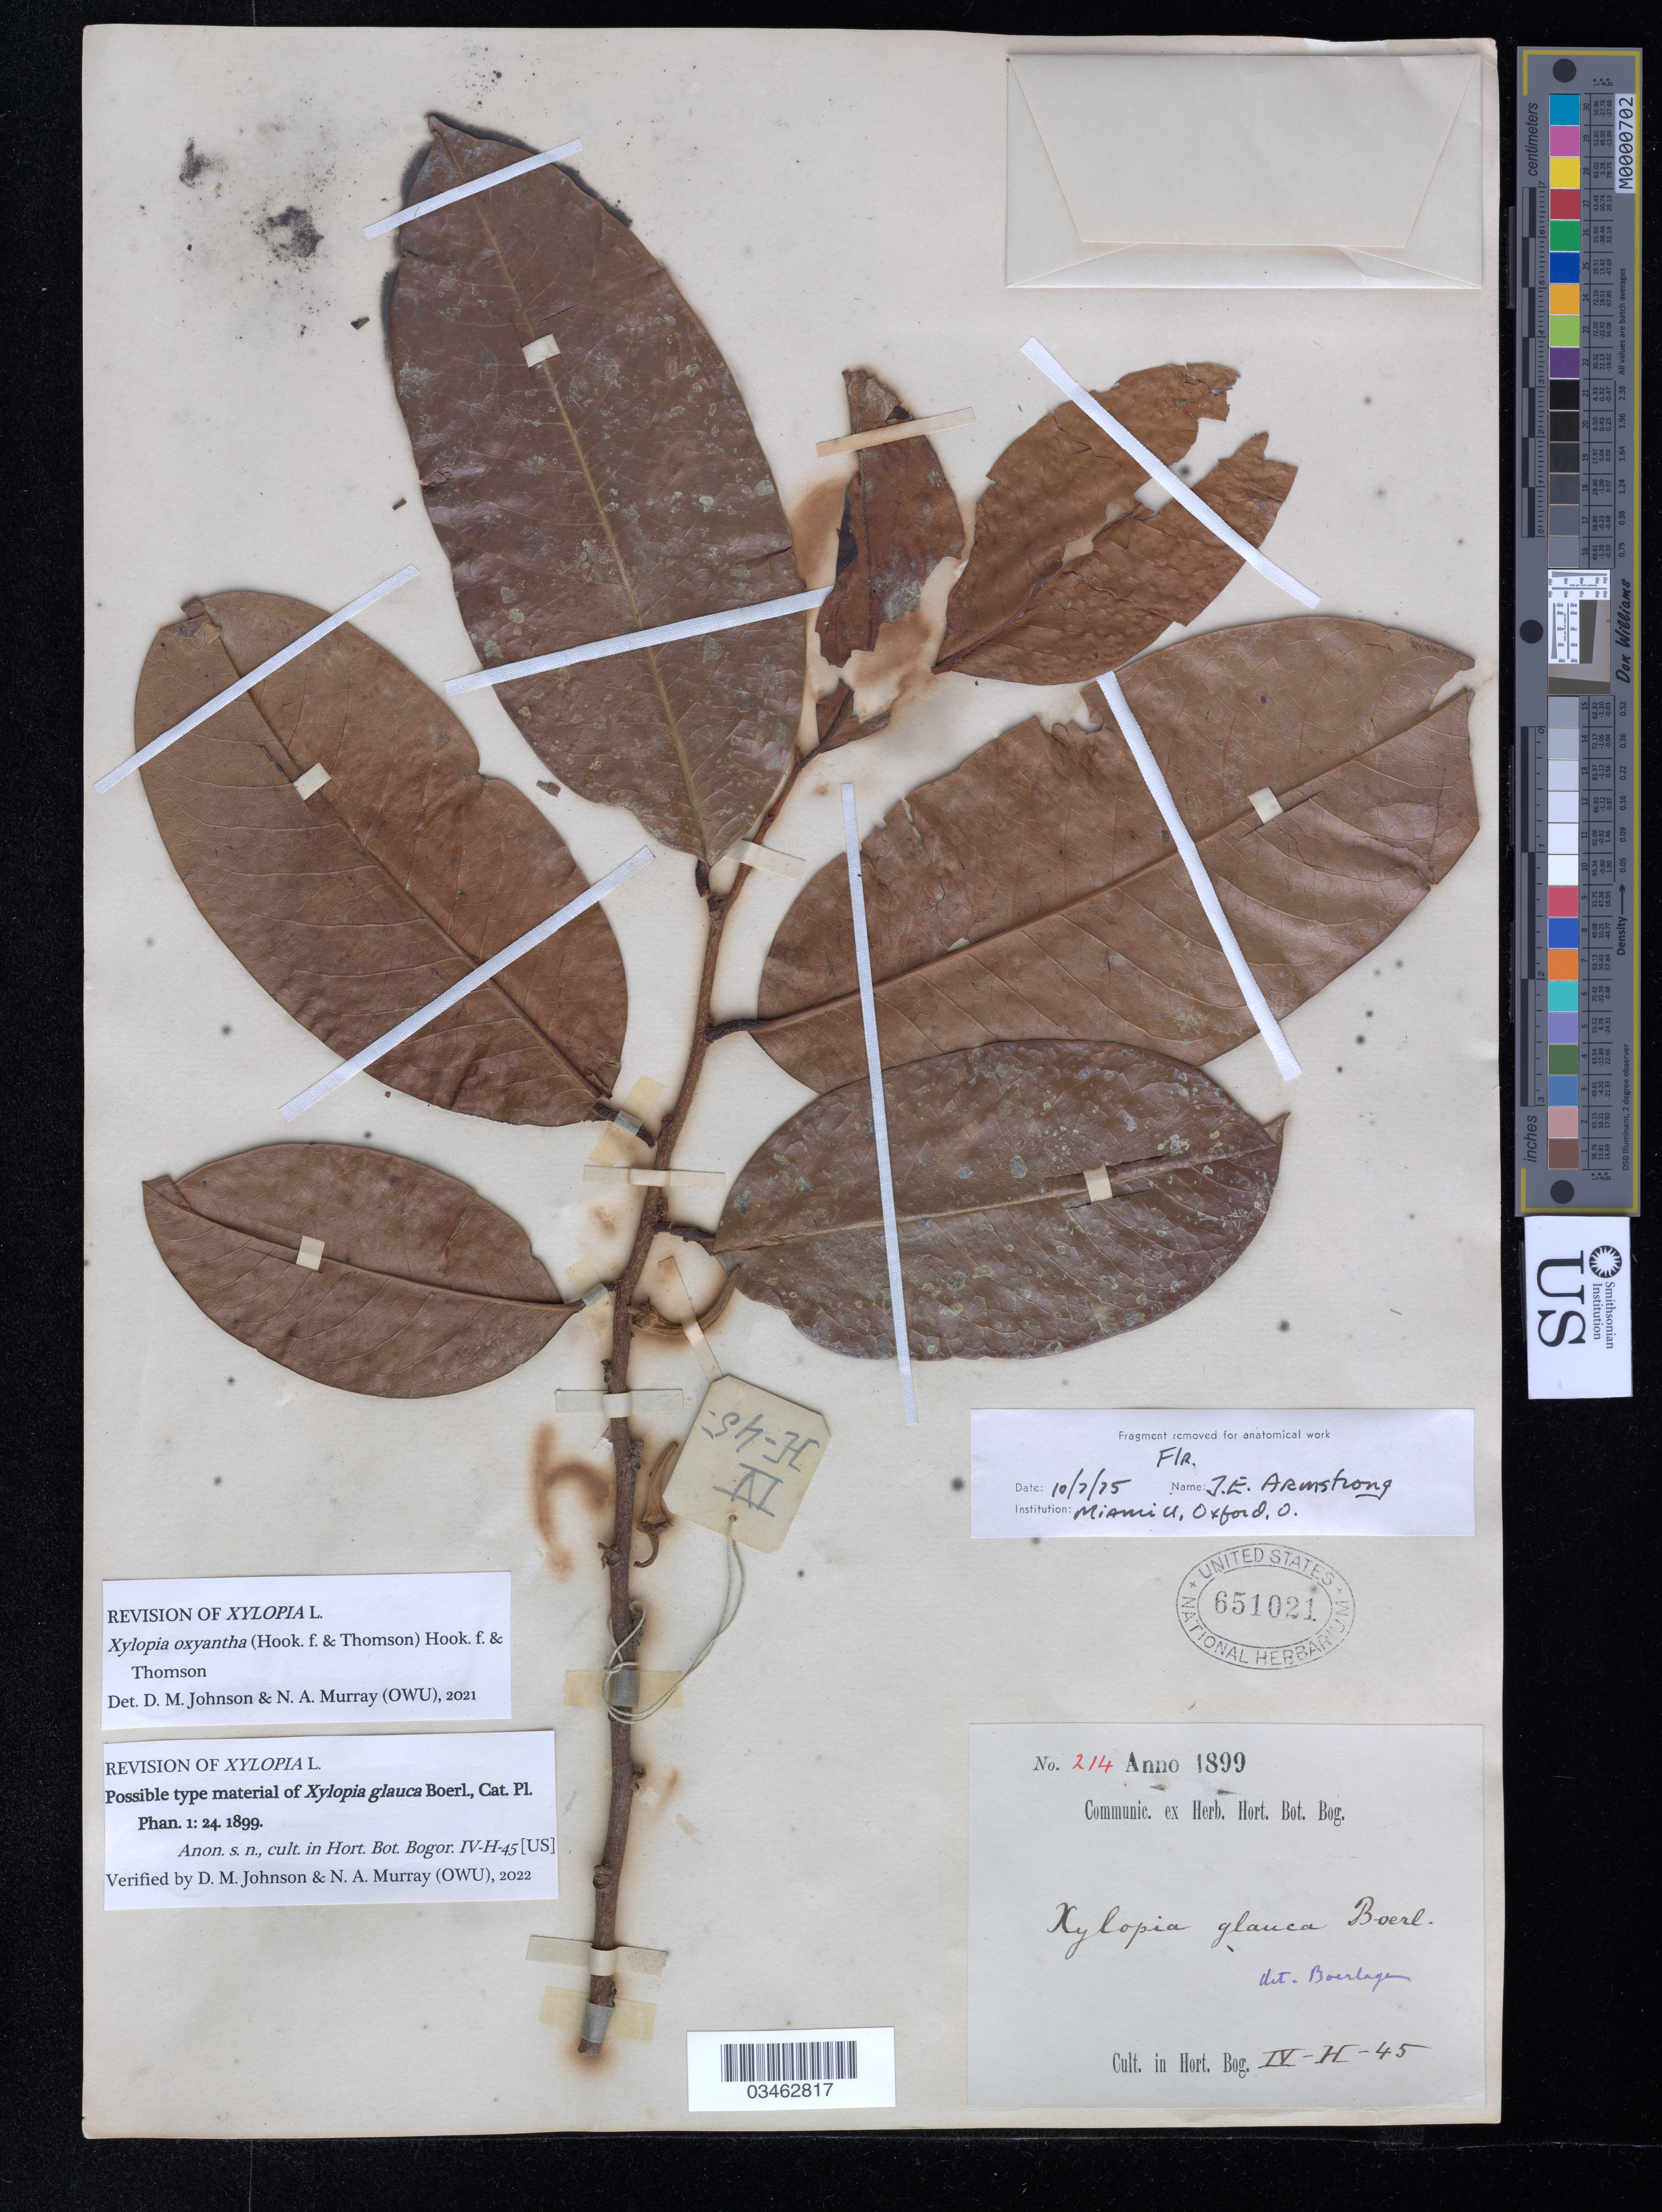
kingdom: Plantae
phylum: Tracheophyta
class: Magnoliopsida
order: Magnoliales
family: Annonaceae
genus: Xylopia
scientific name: Xylopia glauca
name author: Boerl.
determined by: Johnson, D. M.; Murray, N. A.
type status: Possible Type Material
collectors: ex herb. Hort. Bot. Bog.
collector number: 214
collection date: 1899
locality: Cult. in Hort. Bog. IV-H-45.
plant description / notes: Cult. in Hort. Bog. IV-H-45.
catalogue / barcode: US 651021